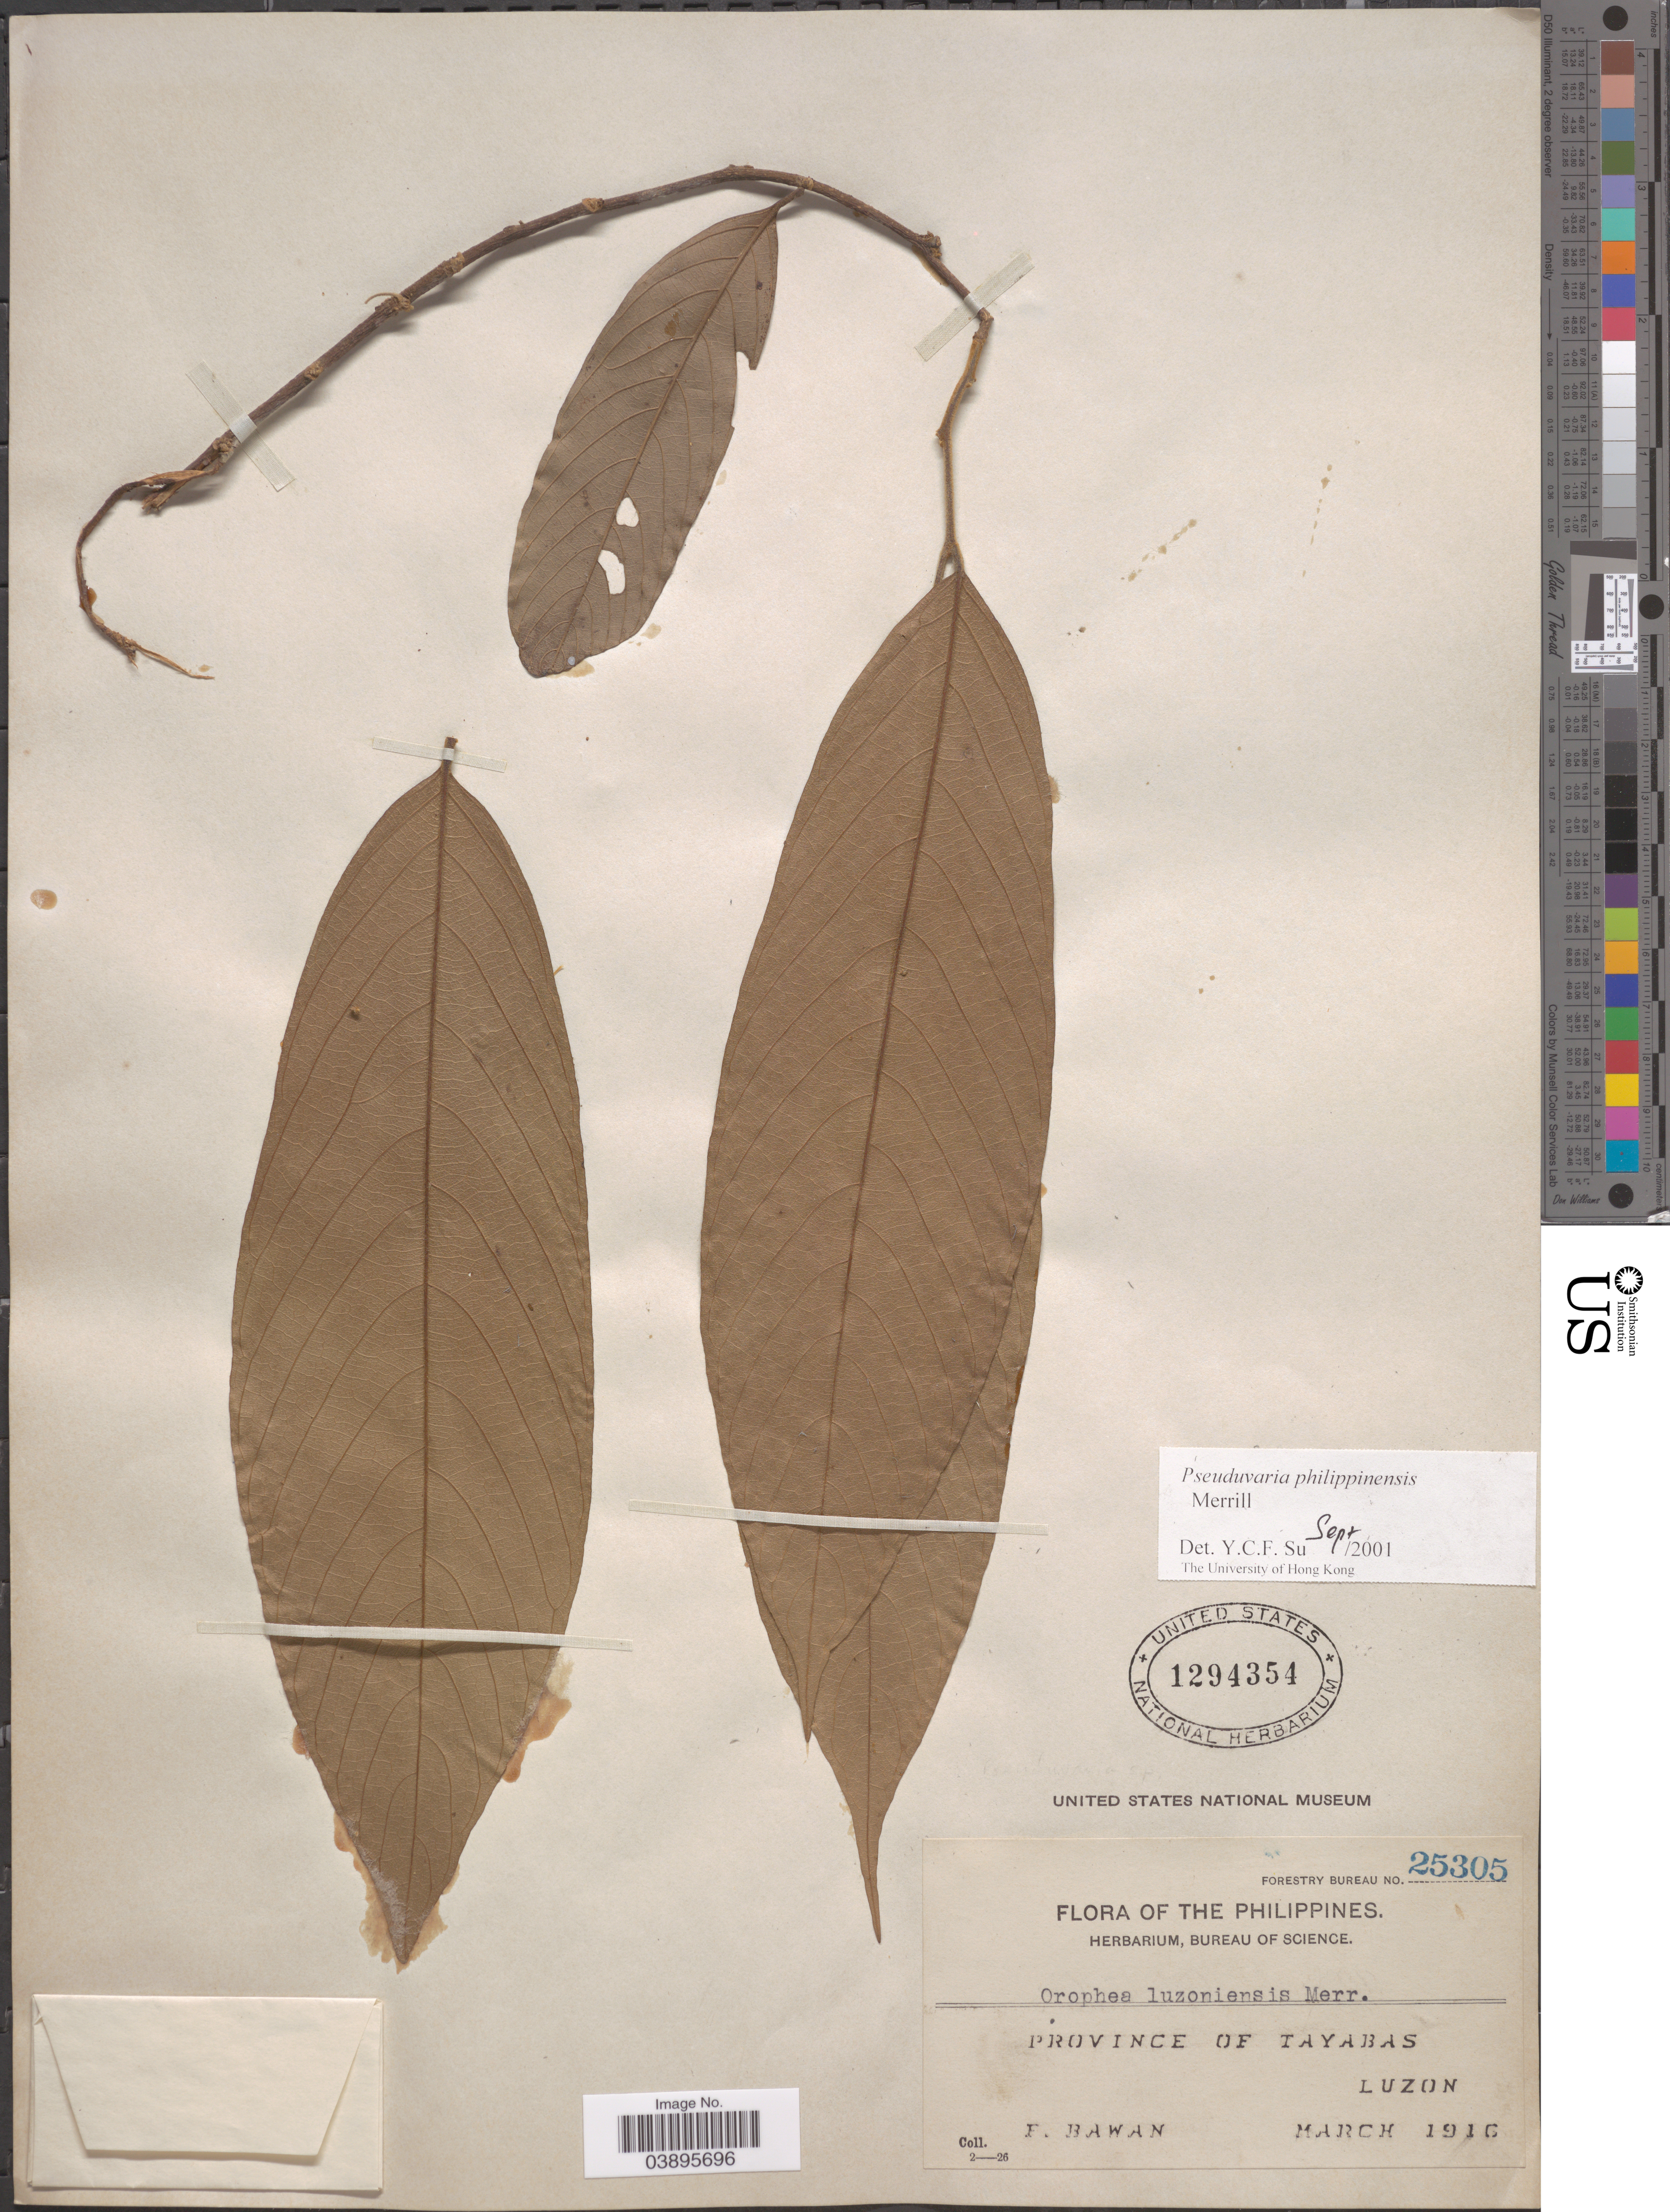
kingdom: Plantae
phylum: Tracheophyta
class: Magnoliopsida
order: Magnoliales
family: Annonaceae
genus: Pseuduvaria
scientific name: Pseuduvaria philippinensis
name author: Merr.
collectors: F. Bawan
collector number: Forestry Bureau 25305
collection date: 1916-03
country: Philippines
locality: Province of Tayabas, Luzon.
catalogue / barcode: US 1294354